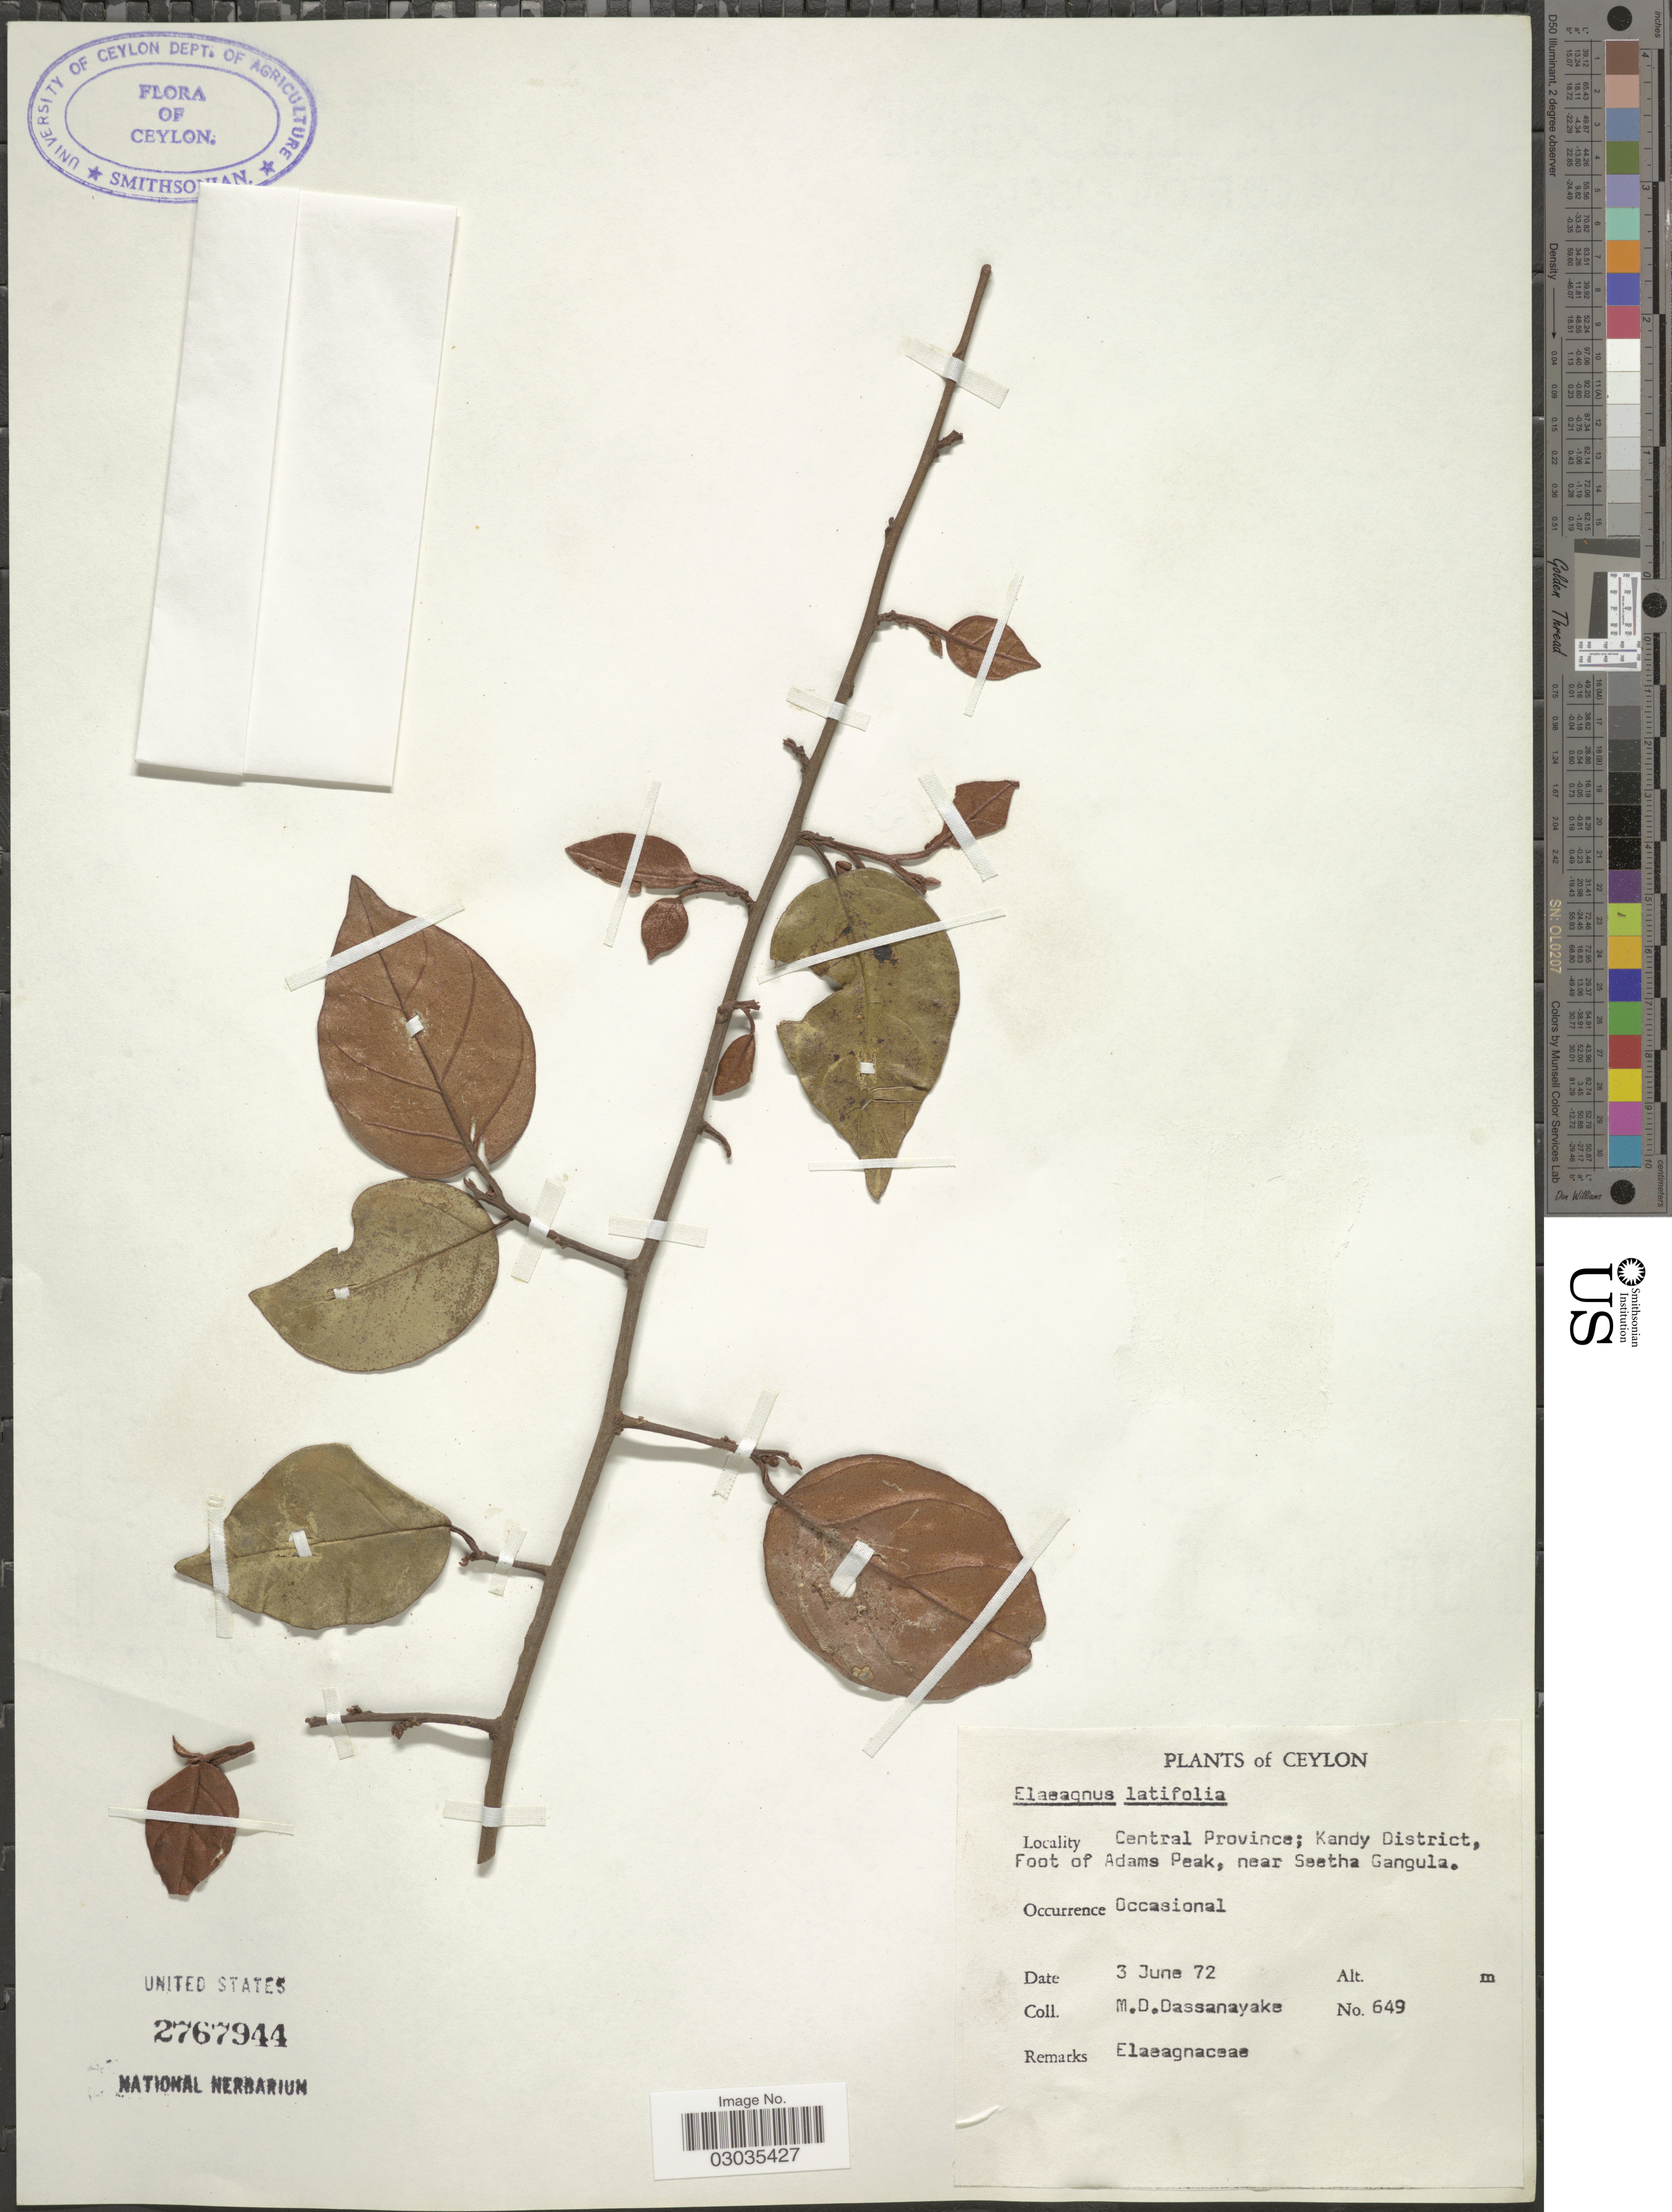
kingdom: Plantae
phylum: Tracheophyta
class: Magnoliopsida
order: Rosales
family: Elaeagnaceae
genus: Elaeagnus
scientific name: Elaeagnus latifolia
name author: L.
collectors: M. D. Dassanayake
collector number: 649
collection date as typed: Transcribed d/m/y: 3/6/72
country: Sri Lanka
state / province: Central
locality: Ceylon. Kandy District, Foot of Adams Peak, near Seetha Gangula.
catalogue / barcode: US 2767944